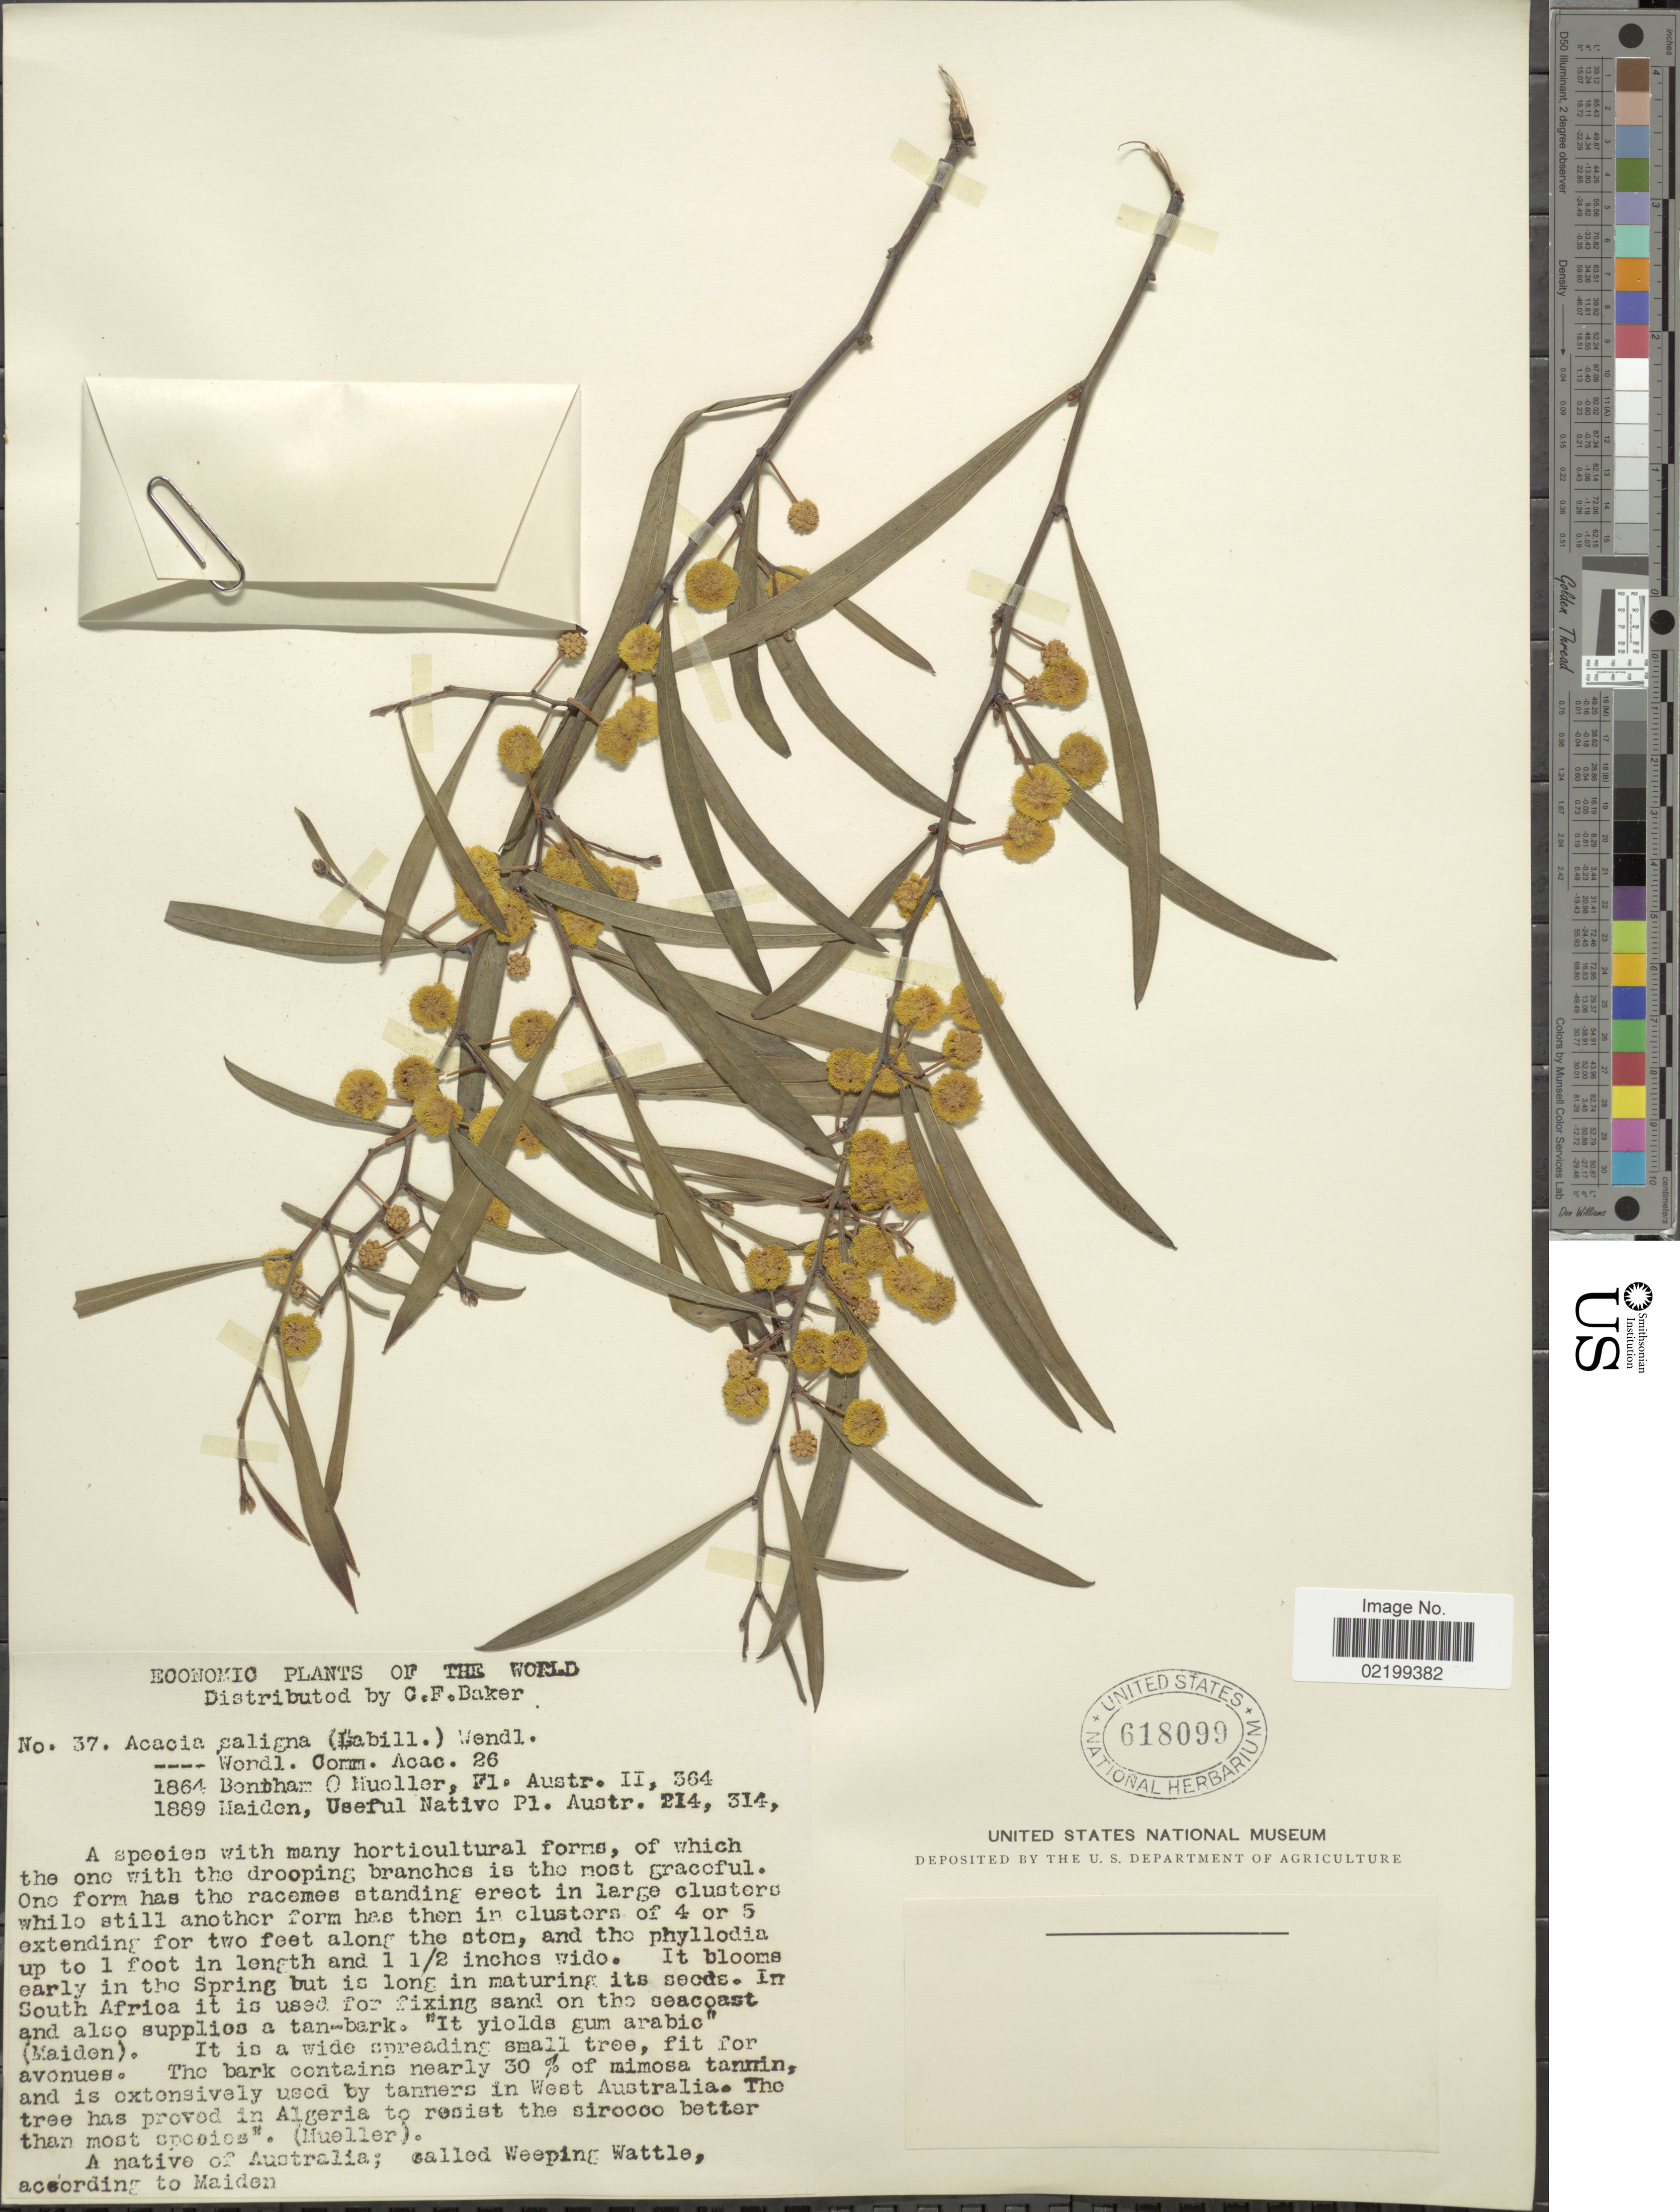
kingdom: Plantae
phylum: Tracheophyta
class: Magnoliopsida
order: Fabales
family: Fabaceae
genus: Acacia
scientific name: Acacia saligna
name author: (Labill.) H.L. Wendl.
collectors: C. F. Baker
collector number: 37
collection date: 1864/1889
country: Australia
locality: The World, a native of Australia; called Weeping Wattle [unsure placement]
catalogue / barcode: US 618099